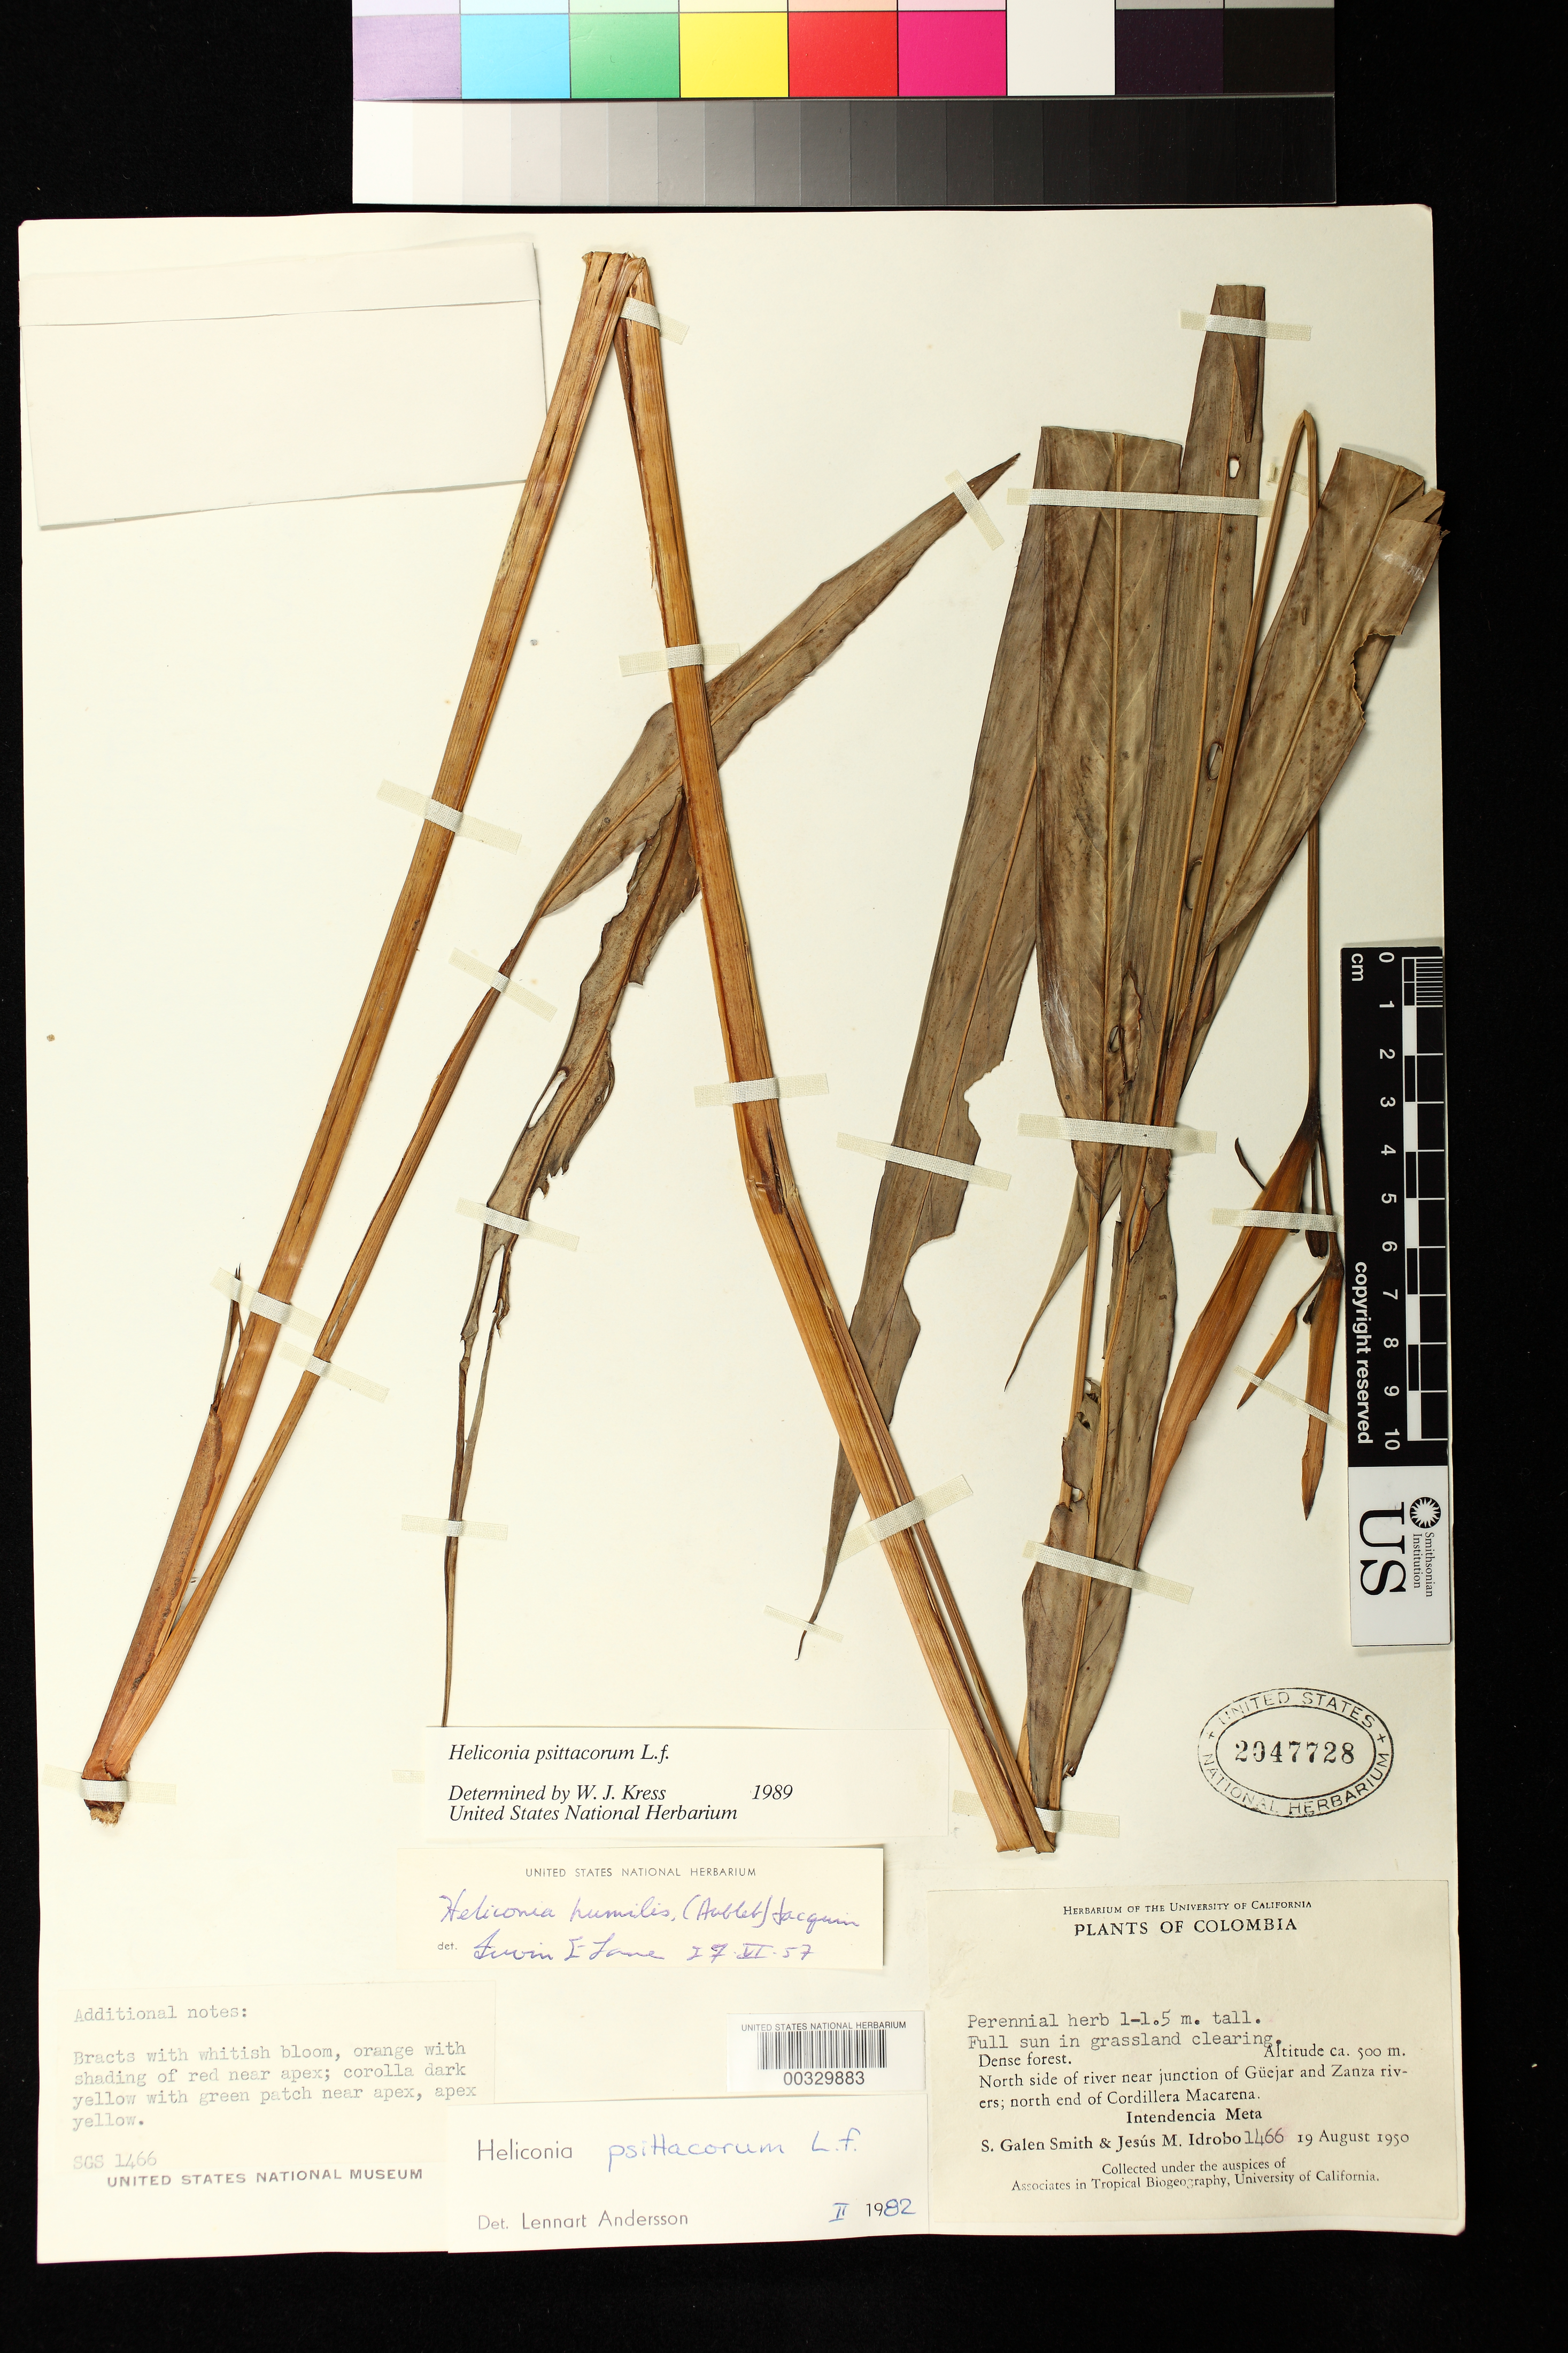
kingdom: Plantae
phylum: Tracheophyta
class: Liliopsida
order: Zingiberales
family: Heliconiaceae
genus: Heliconia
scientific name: Heliconia psittacorum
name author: L. f.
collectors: S. G. Smith & J. M. Idrobo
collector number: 1466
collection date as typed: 19 Aug 1950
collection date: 1950-08-19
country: Colombia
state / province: Meta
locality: N side of river near junction of Guejar and Zanza Rivers, N end of Cordillera Macarena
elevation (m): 500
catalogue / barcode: US 2047728